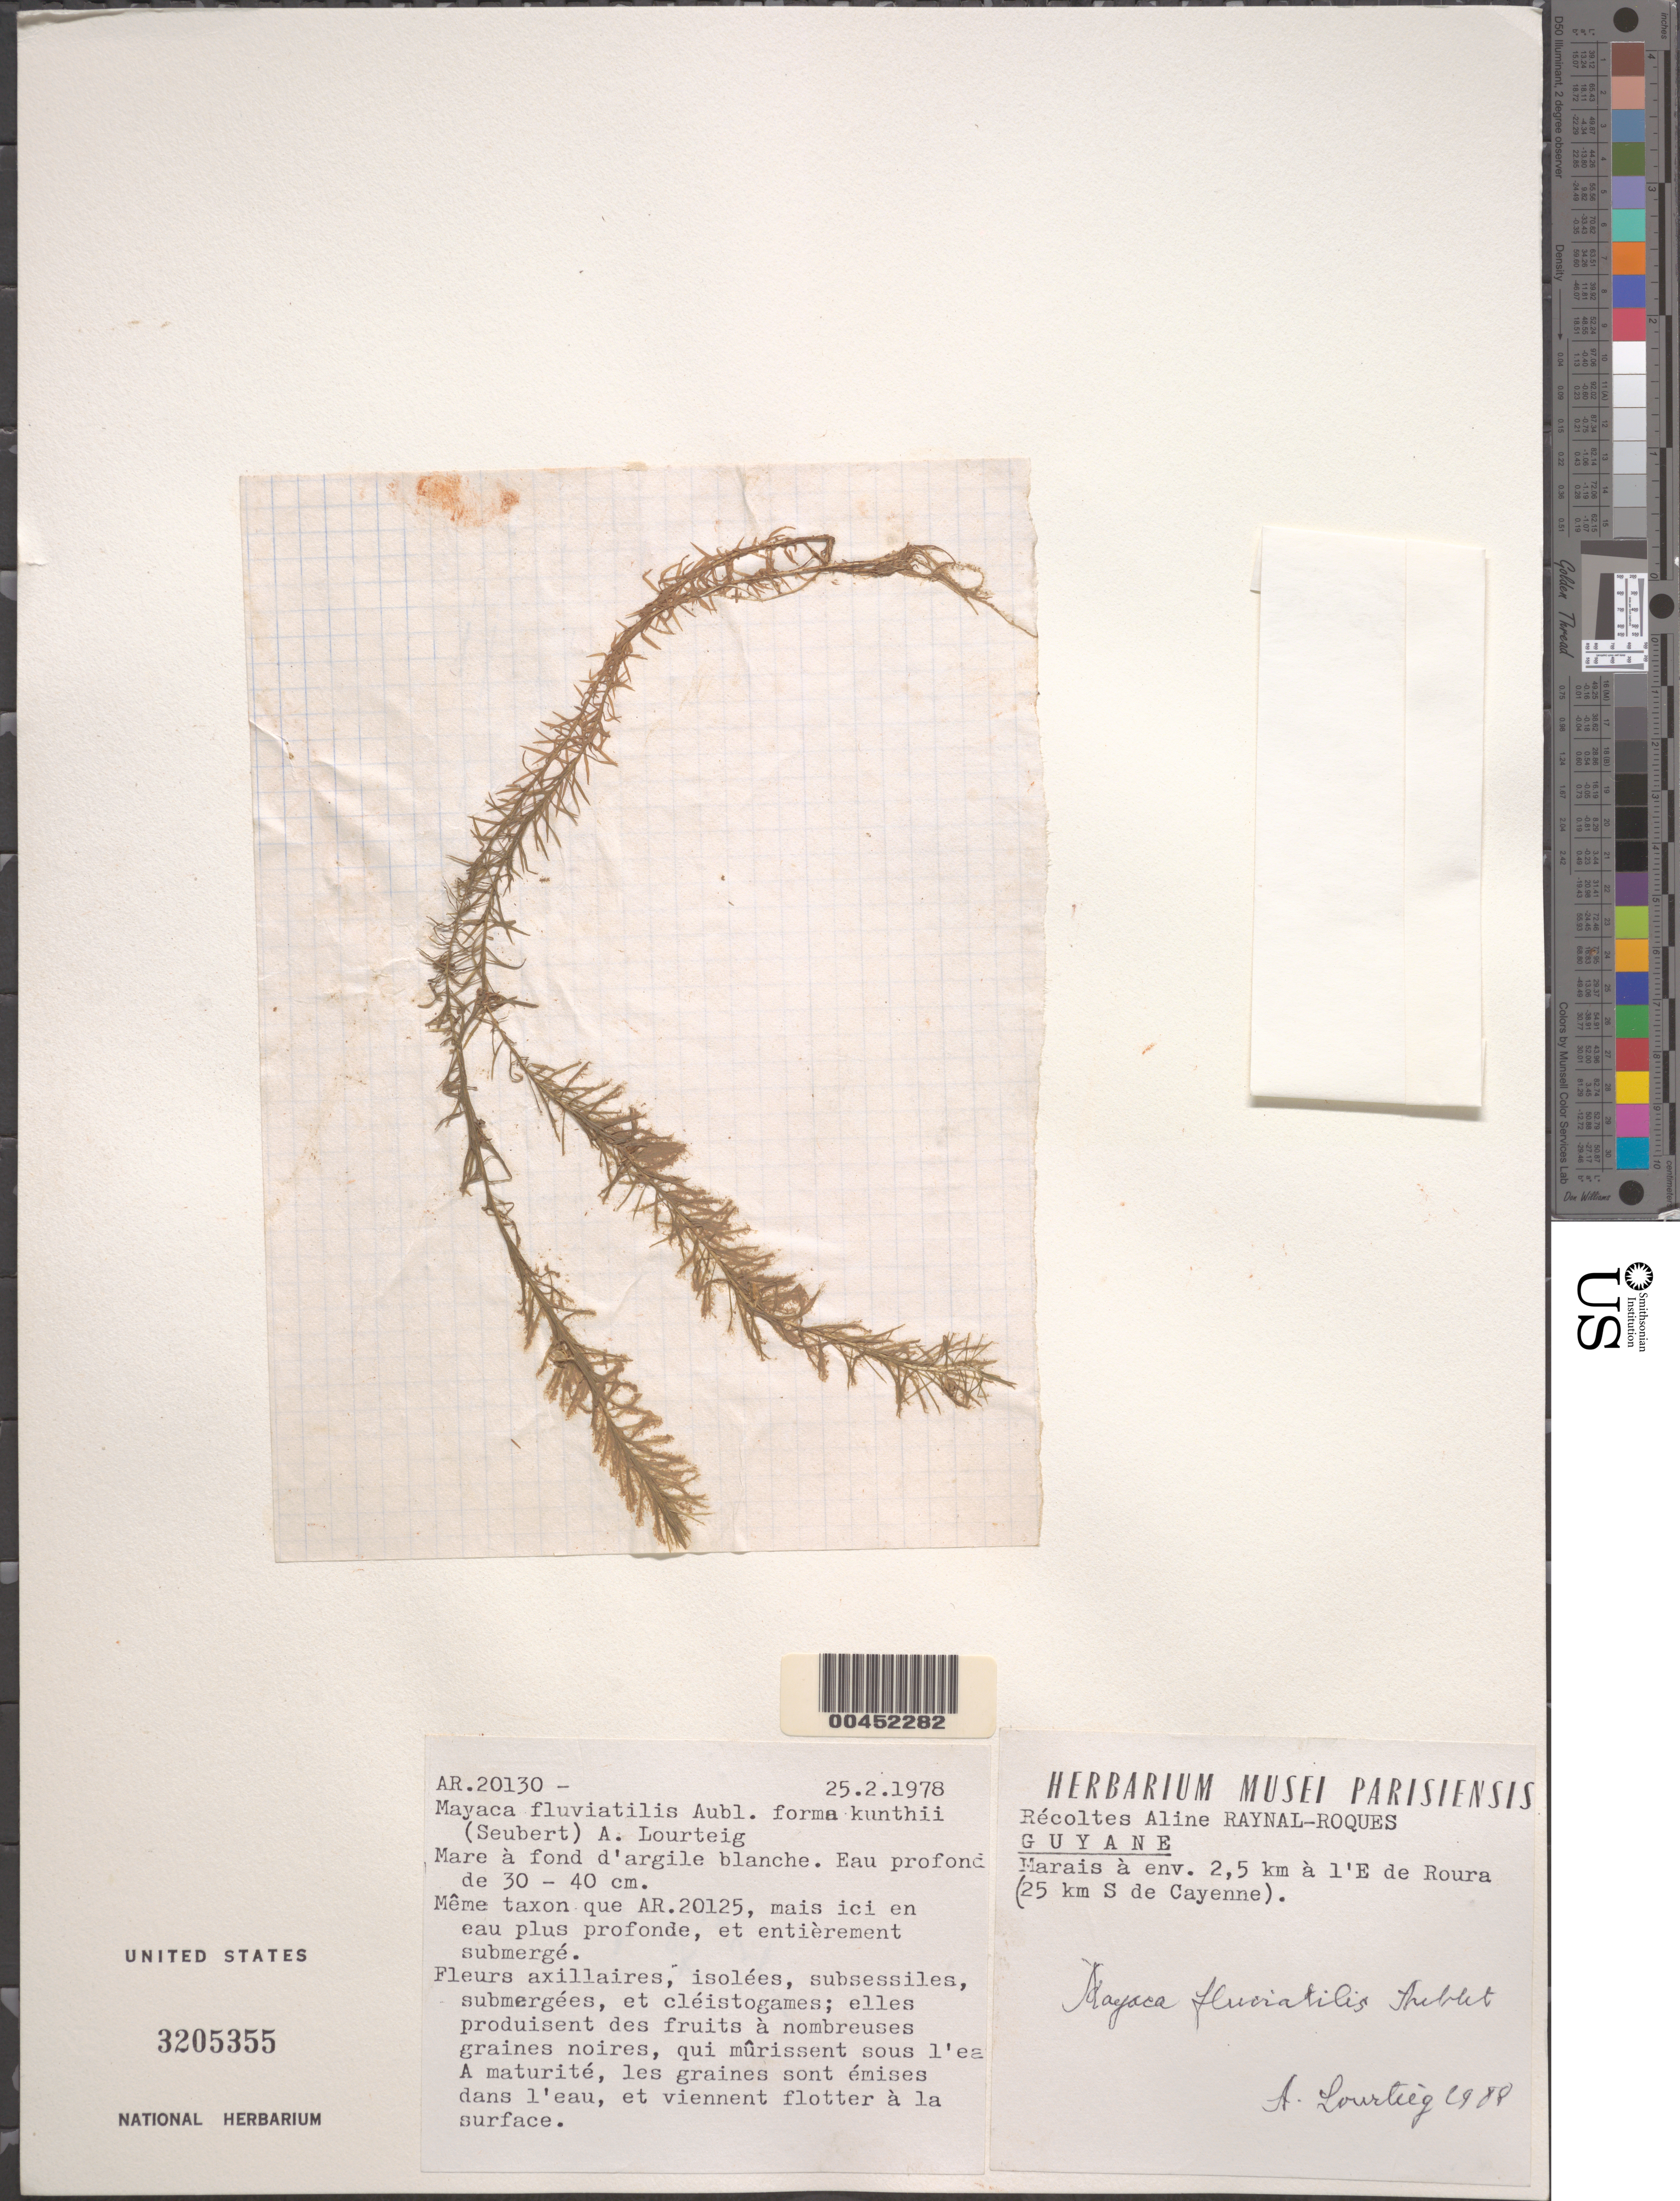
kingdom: Plantae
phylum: Tracheophyta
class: Liliopsida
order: Poales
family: Mayacaceae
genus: Mayaca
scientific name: Mayaca fluviatilis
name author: Aubl.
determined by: Lourteig, A.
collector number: Ar.20130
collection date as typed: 25 Feb 1978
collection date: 1978-02-25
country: French Guiana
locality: Marais a env. 2.5 km a l'e de roura (25 km s de cayenne)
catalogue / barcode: US 3205355